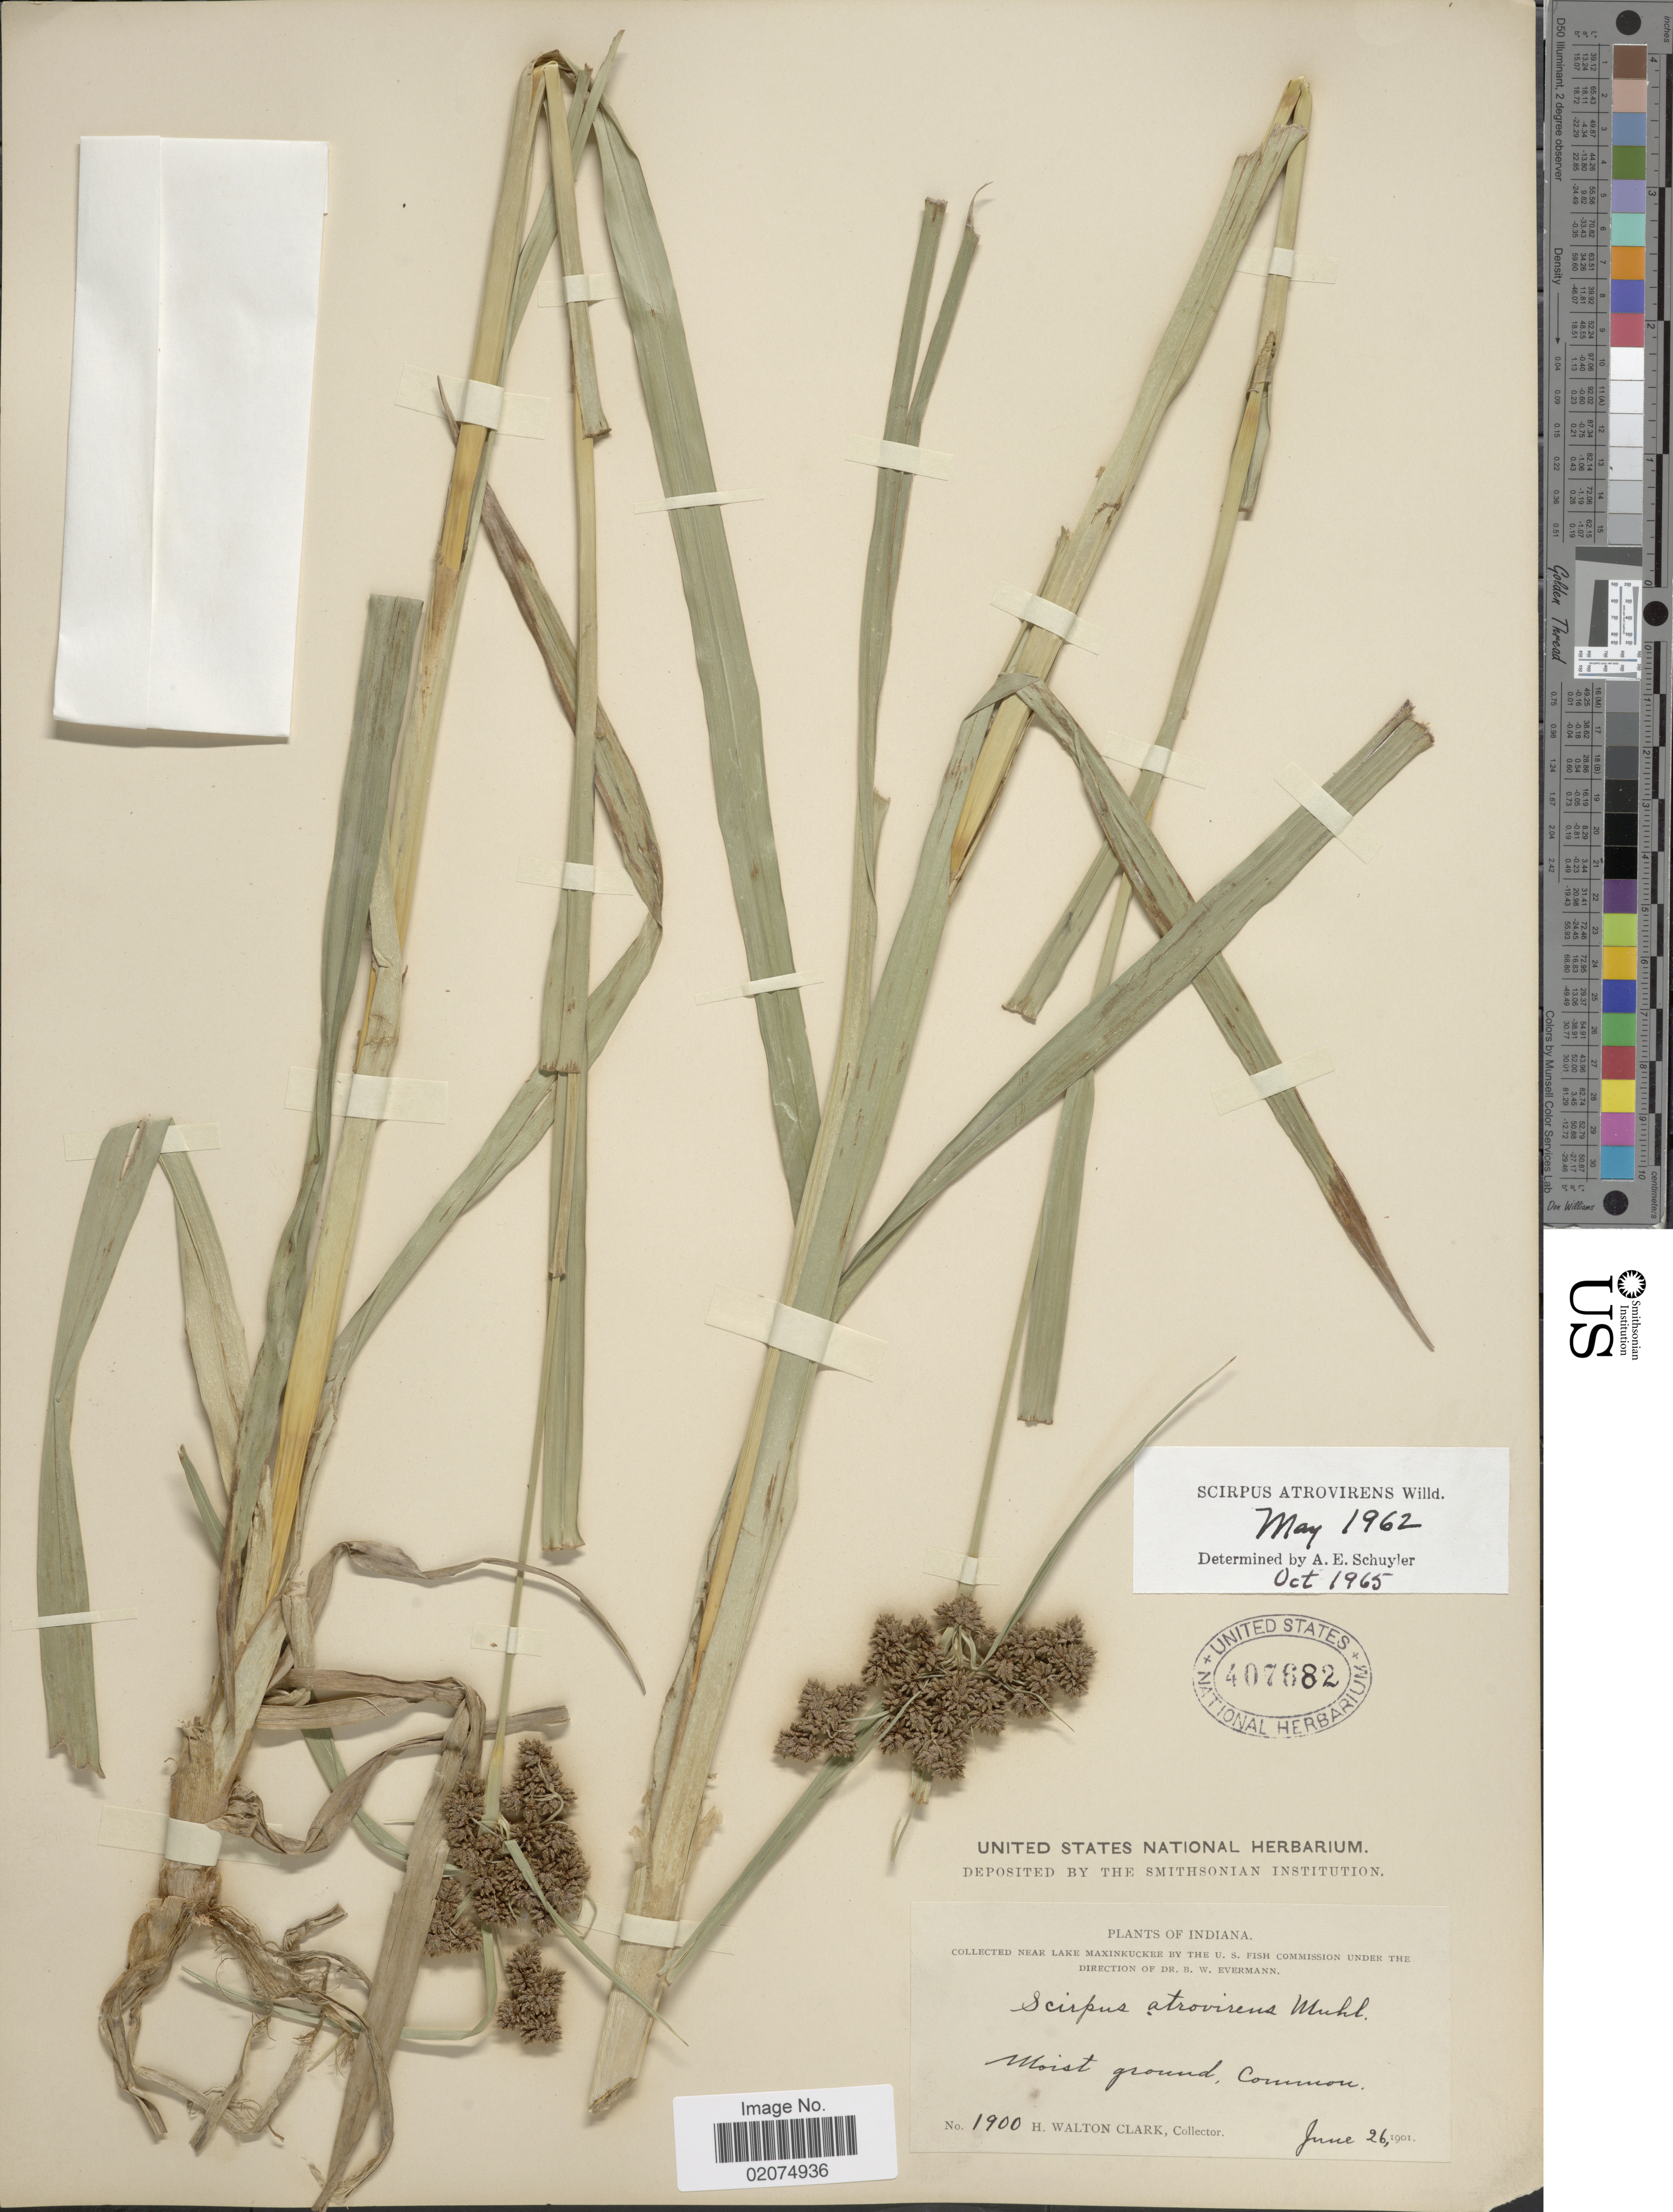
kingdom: Plantae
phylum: Tracheophyta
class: Liliopsida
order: Poales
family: Cyperaceae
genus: Scirpus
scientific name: Scirpus atrovirens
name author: Willd.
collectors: H. W. Clark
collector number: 1900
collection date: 1901-06-26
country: United States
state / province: Indiana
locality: Near Lake Maxinkuckee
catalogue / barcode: US 407682